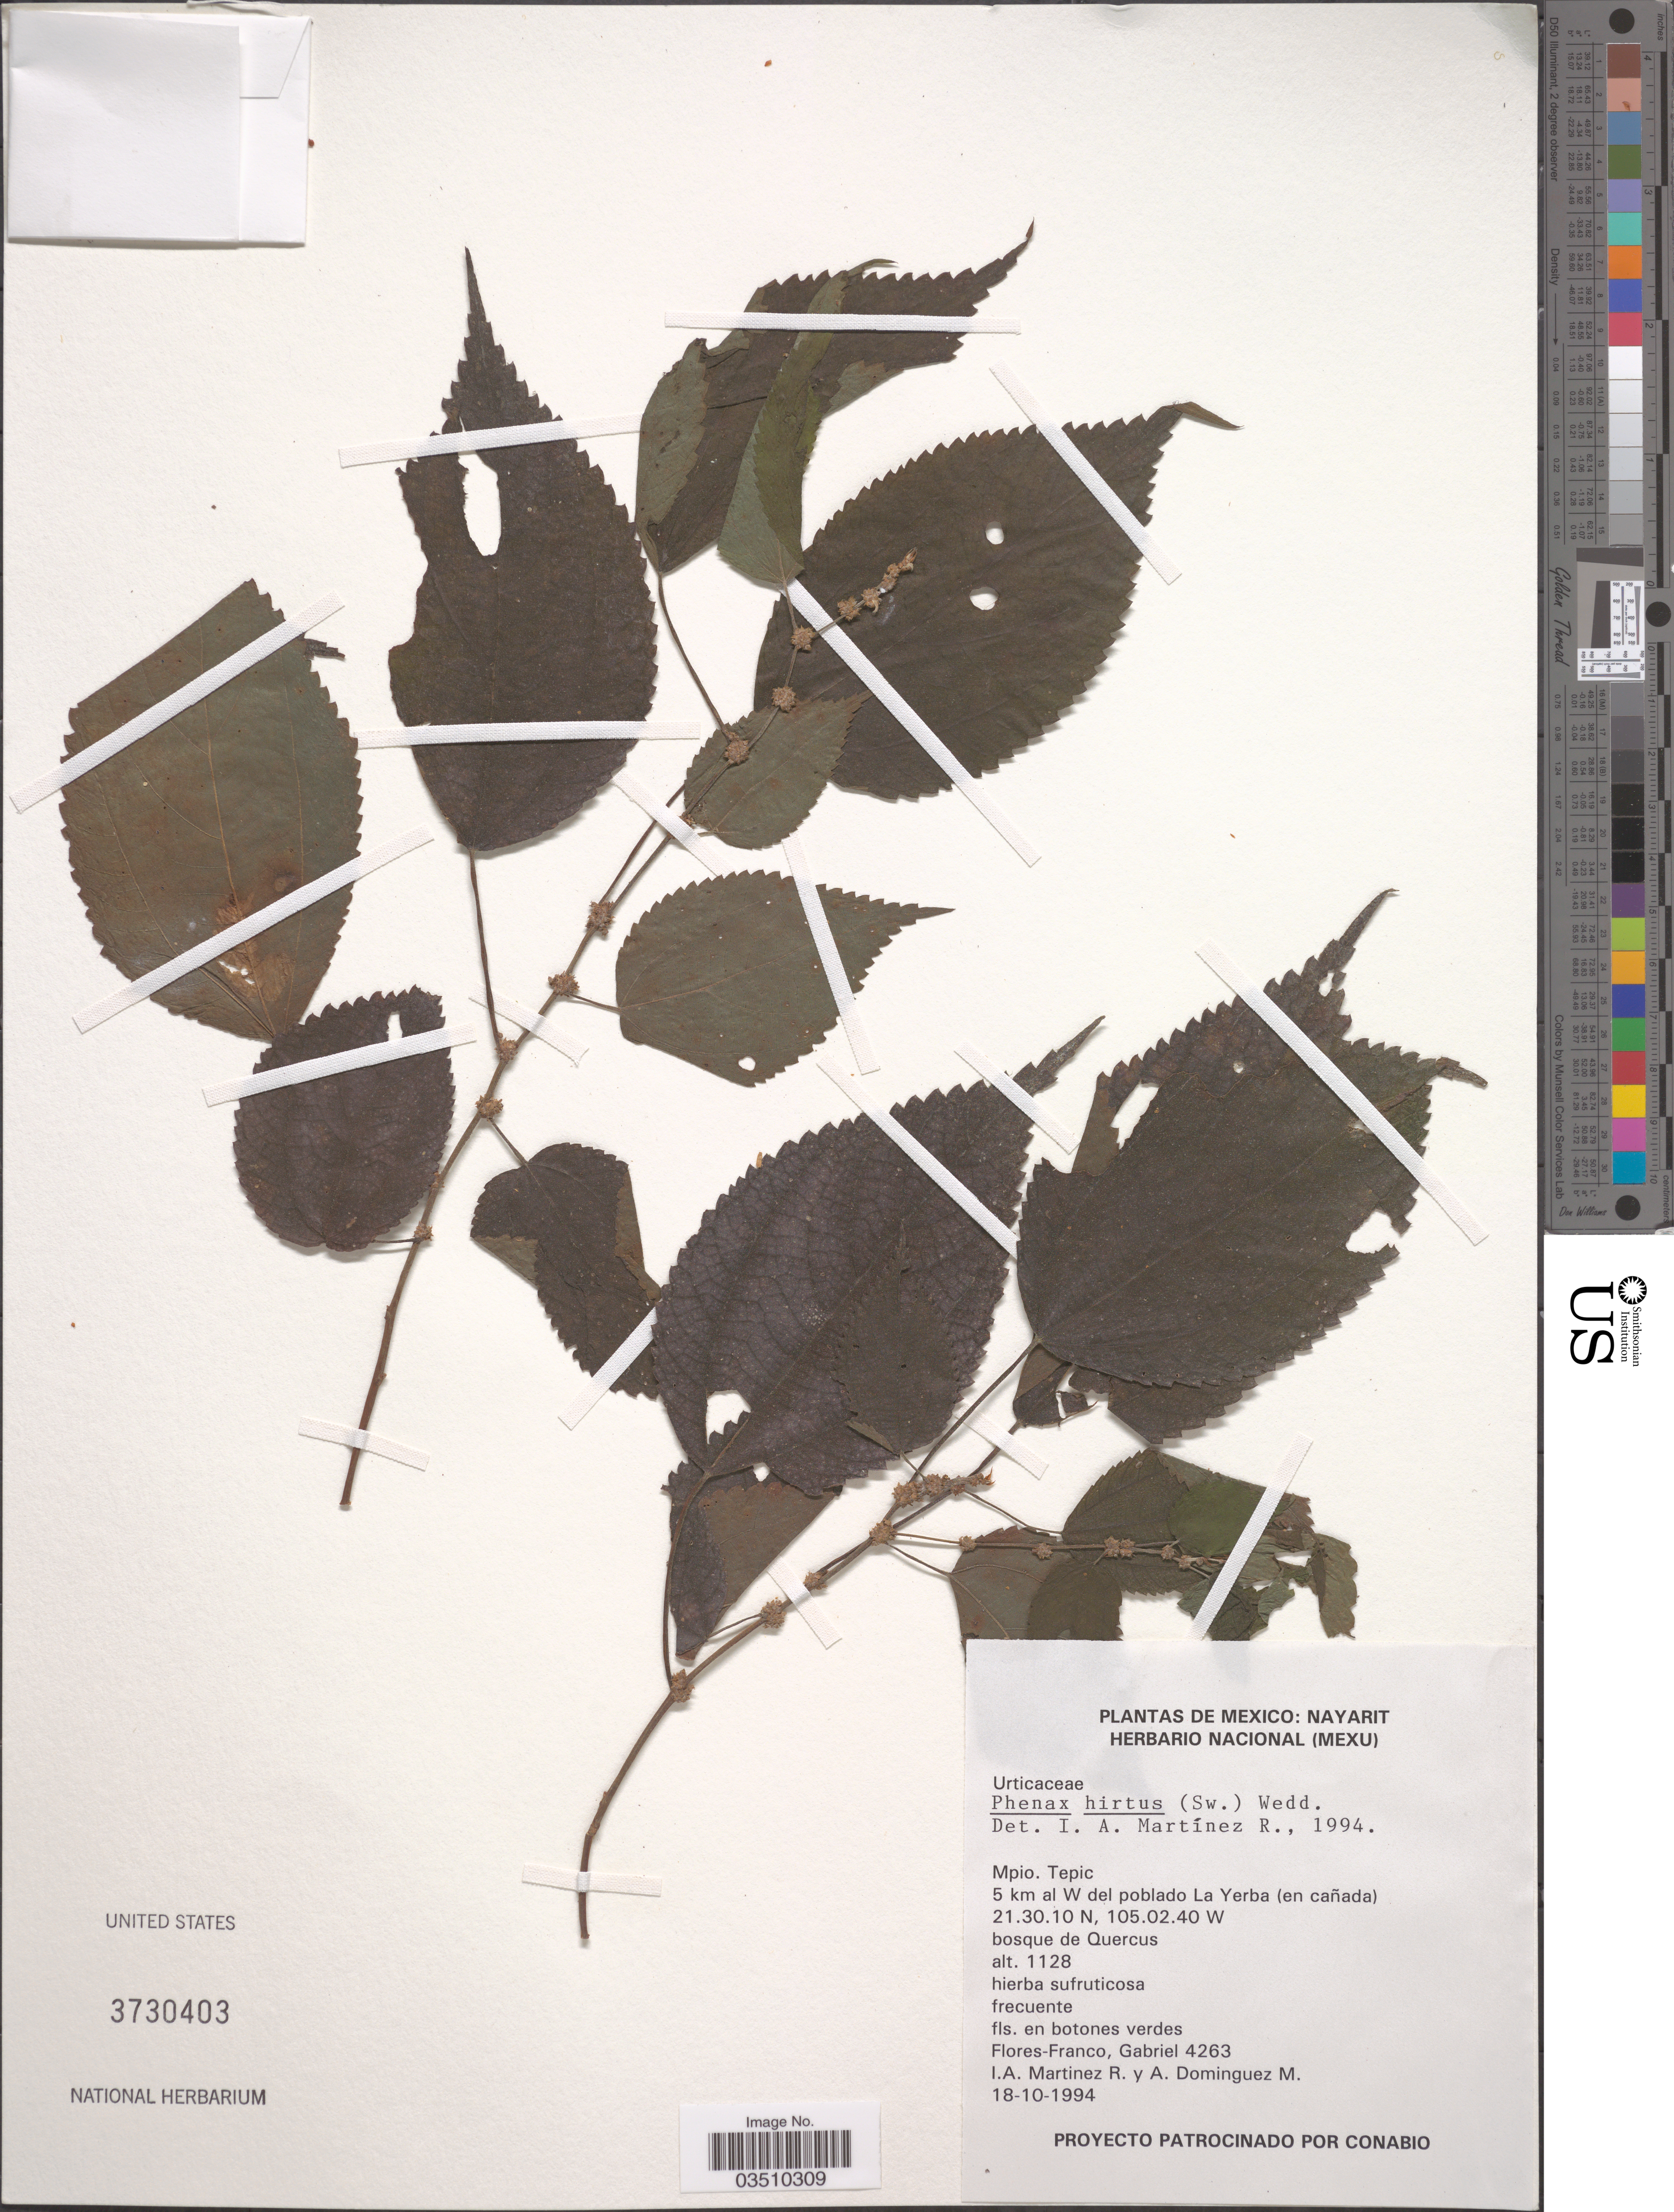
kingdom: Plantae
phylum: Tracheophyta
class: Magnoliopsida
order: Rosales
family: Urticaceae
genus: Phenax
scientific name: Phenax hirtus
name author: (Sw.) Wedd.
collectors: G. Flores F., I. A. Martinez R. & A. Dominguez M.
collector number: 4263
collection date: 1994-10-18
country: Mexico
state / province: Nayarit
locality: Mpio. Tepic. 5 km al W del poblado La Yerba (en cañada). Bosque de Quercus.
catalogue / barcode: US 3730403